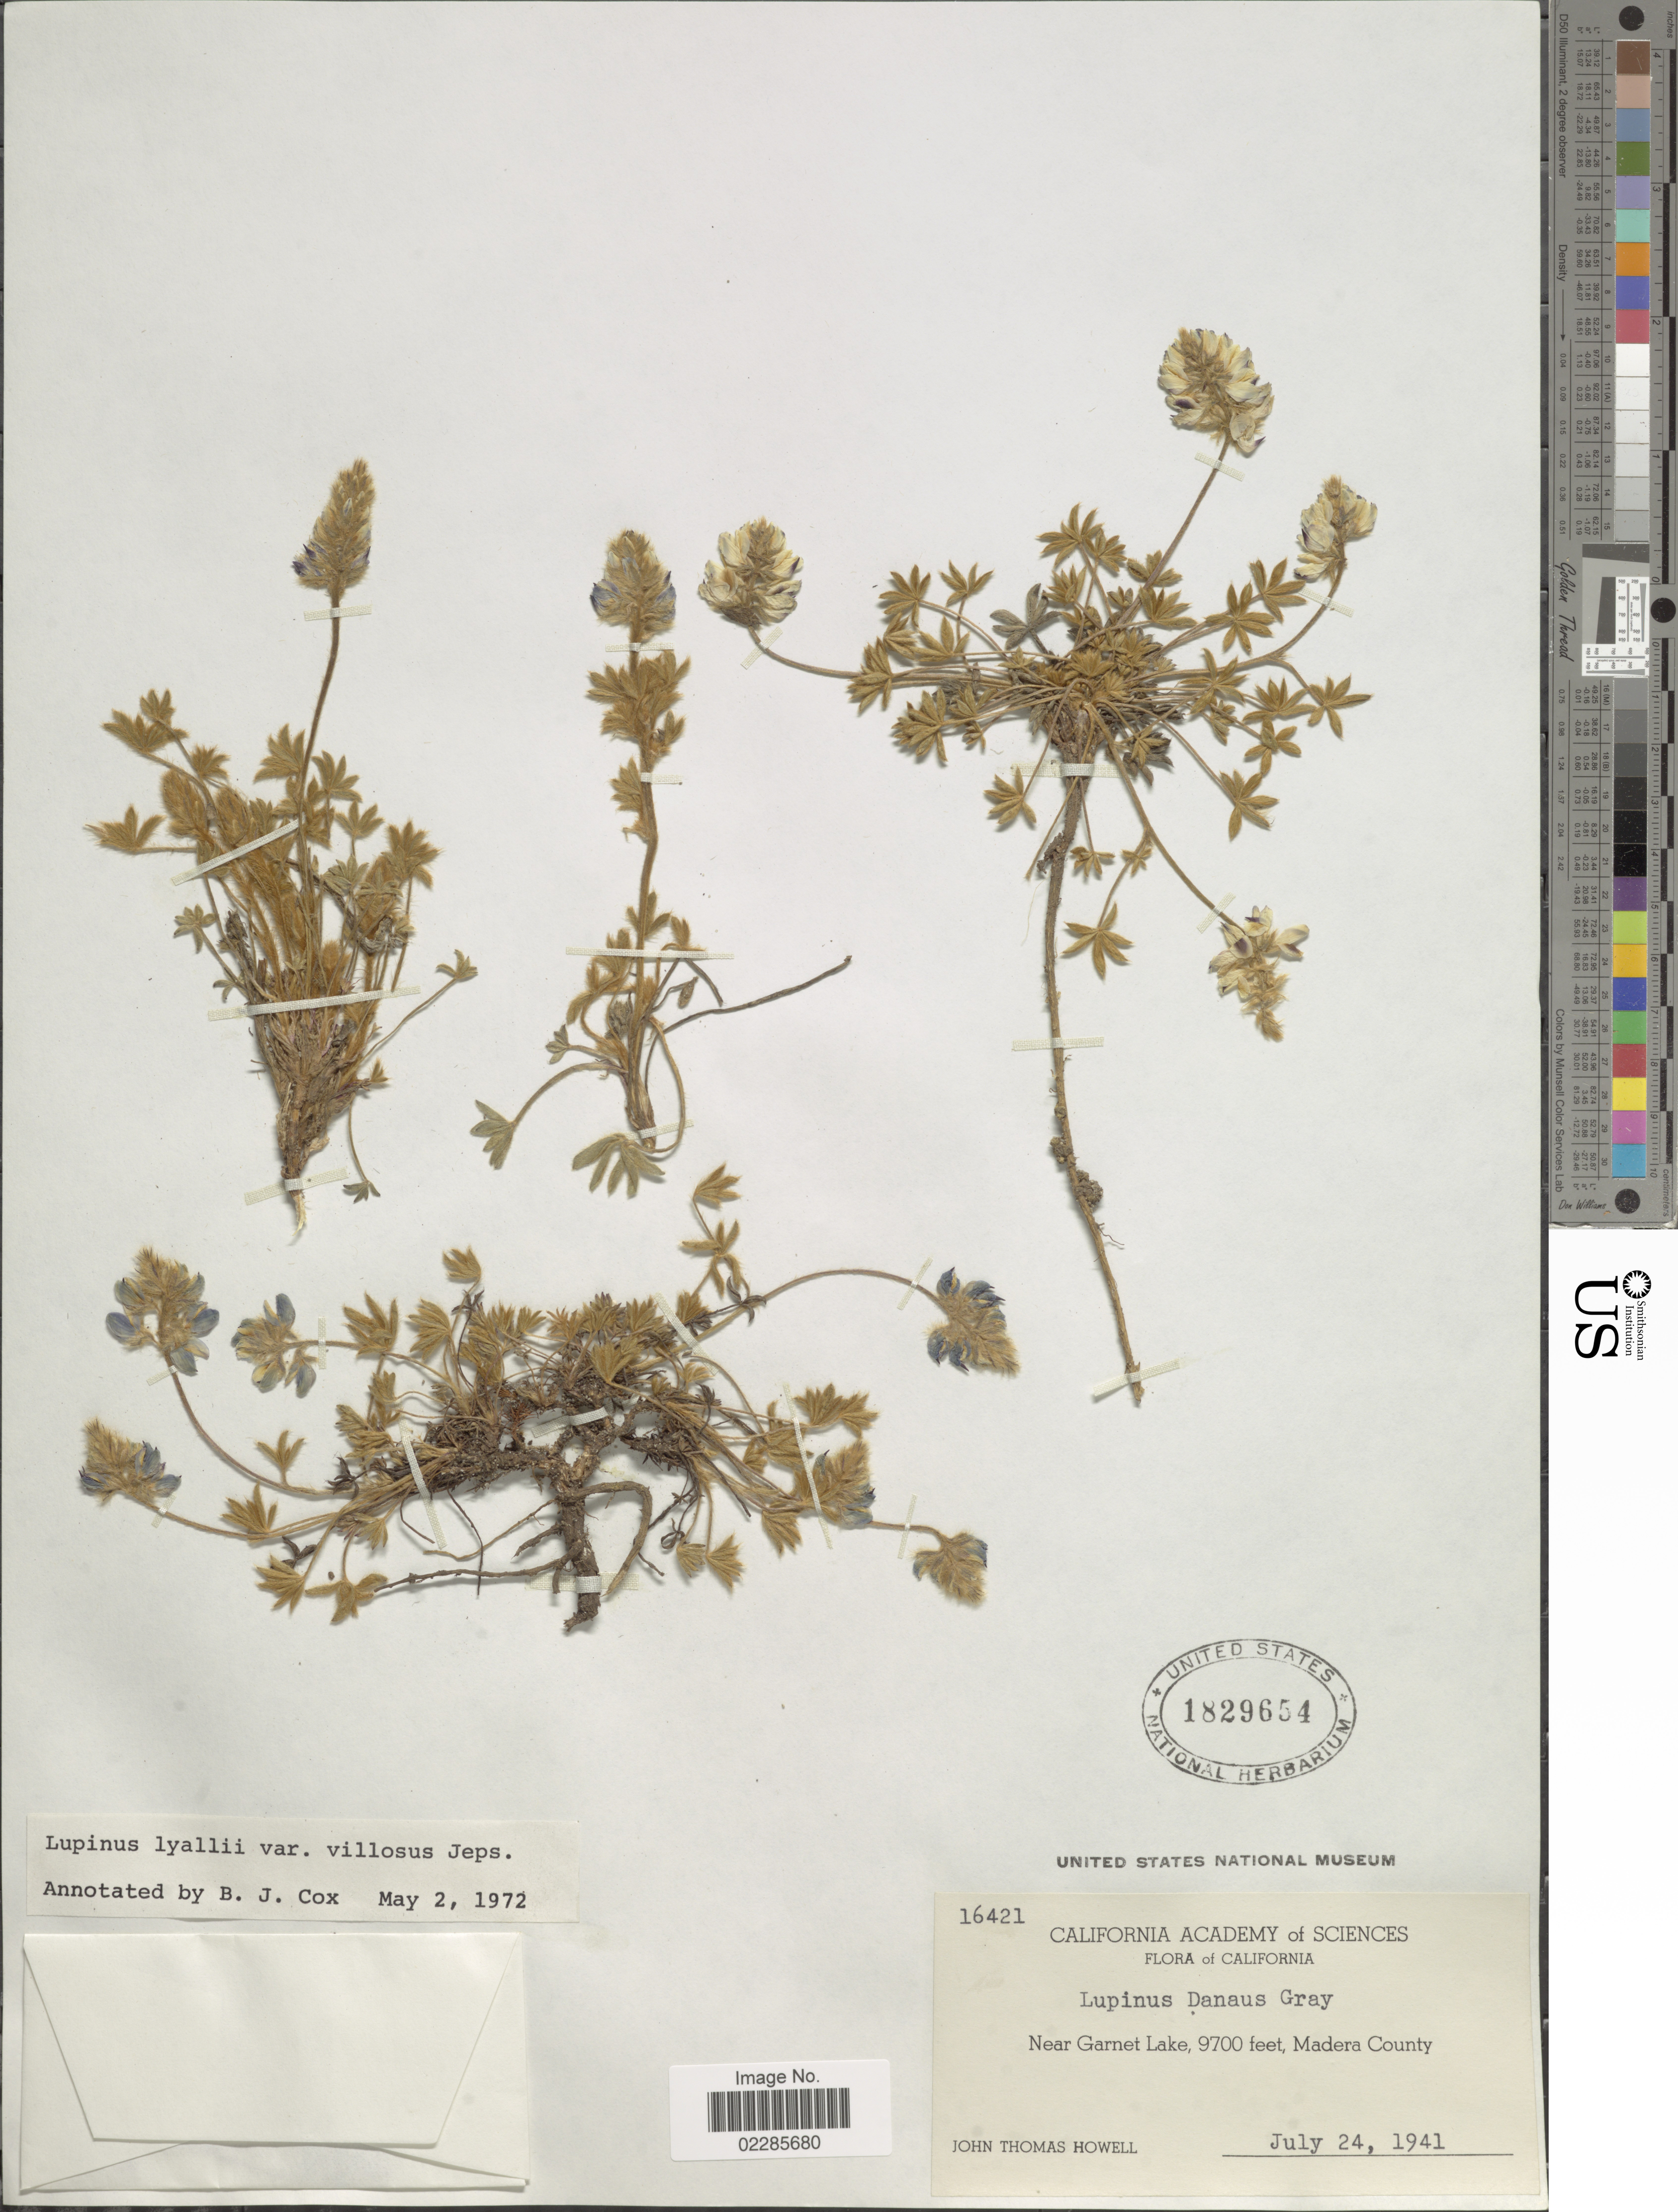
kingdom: Plantae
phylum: Tracheophyta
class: Magnoliopsida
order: Fabales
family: Fabaceae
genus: Lupinus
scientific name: Lupinus lyallii var. villosus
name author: Jeps.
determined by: Cox, B. J.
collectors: J. T. Howell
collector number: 16421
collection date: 1941-07-24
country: United States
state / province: California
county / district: Madera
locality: Near Garnet Lake, Madera County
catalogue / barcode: US 1829654